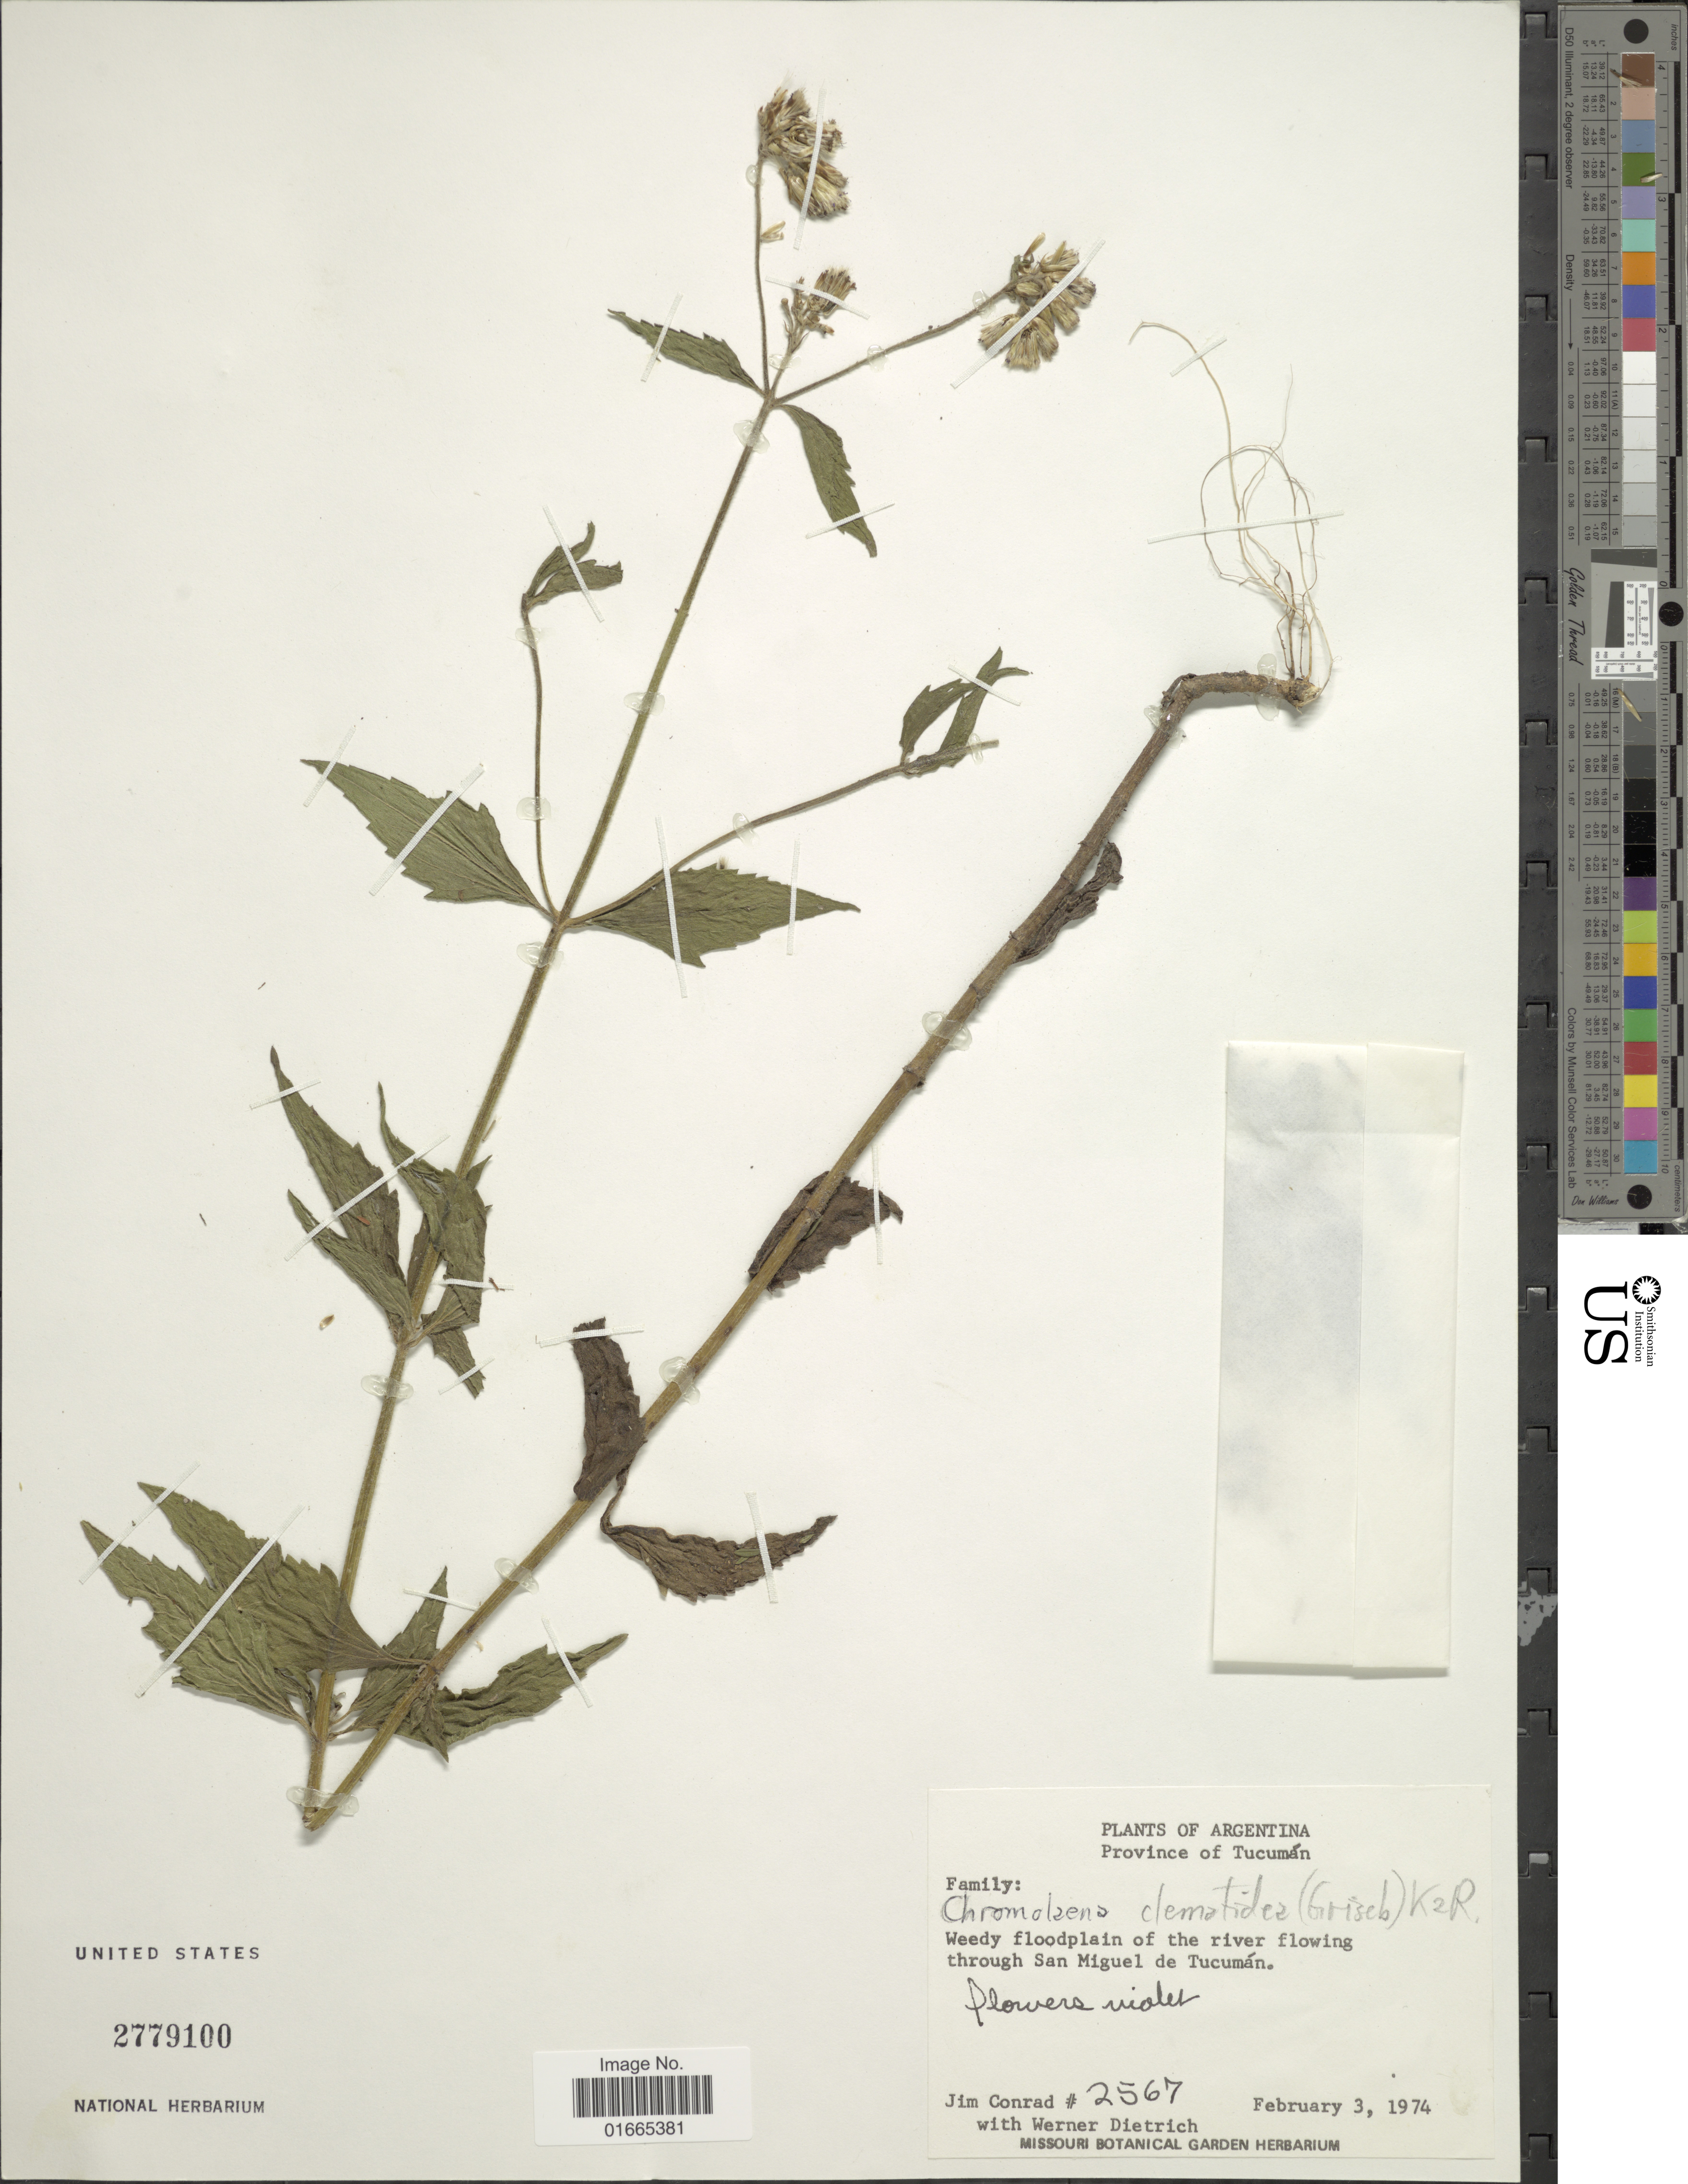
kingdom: Plantae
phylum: Tracheophyta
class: Magnoliopsida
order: Asterales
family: Asteraceae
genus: Praxelis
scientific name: Praxelis clematidea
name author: (Griseb.) R.M. King & H. Rob.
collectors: J. Conrad & W. Dietrich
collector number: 2567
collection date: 1974-02-03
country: Argentina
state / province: Tucuman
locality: Weedy floodplain of the river flowing through San Miguel de Tucumán.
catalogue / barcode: US 2779100